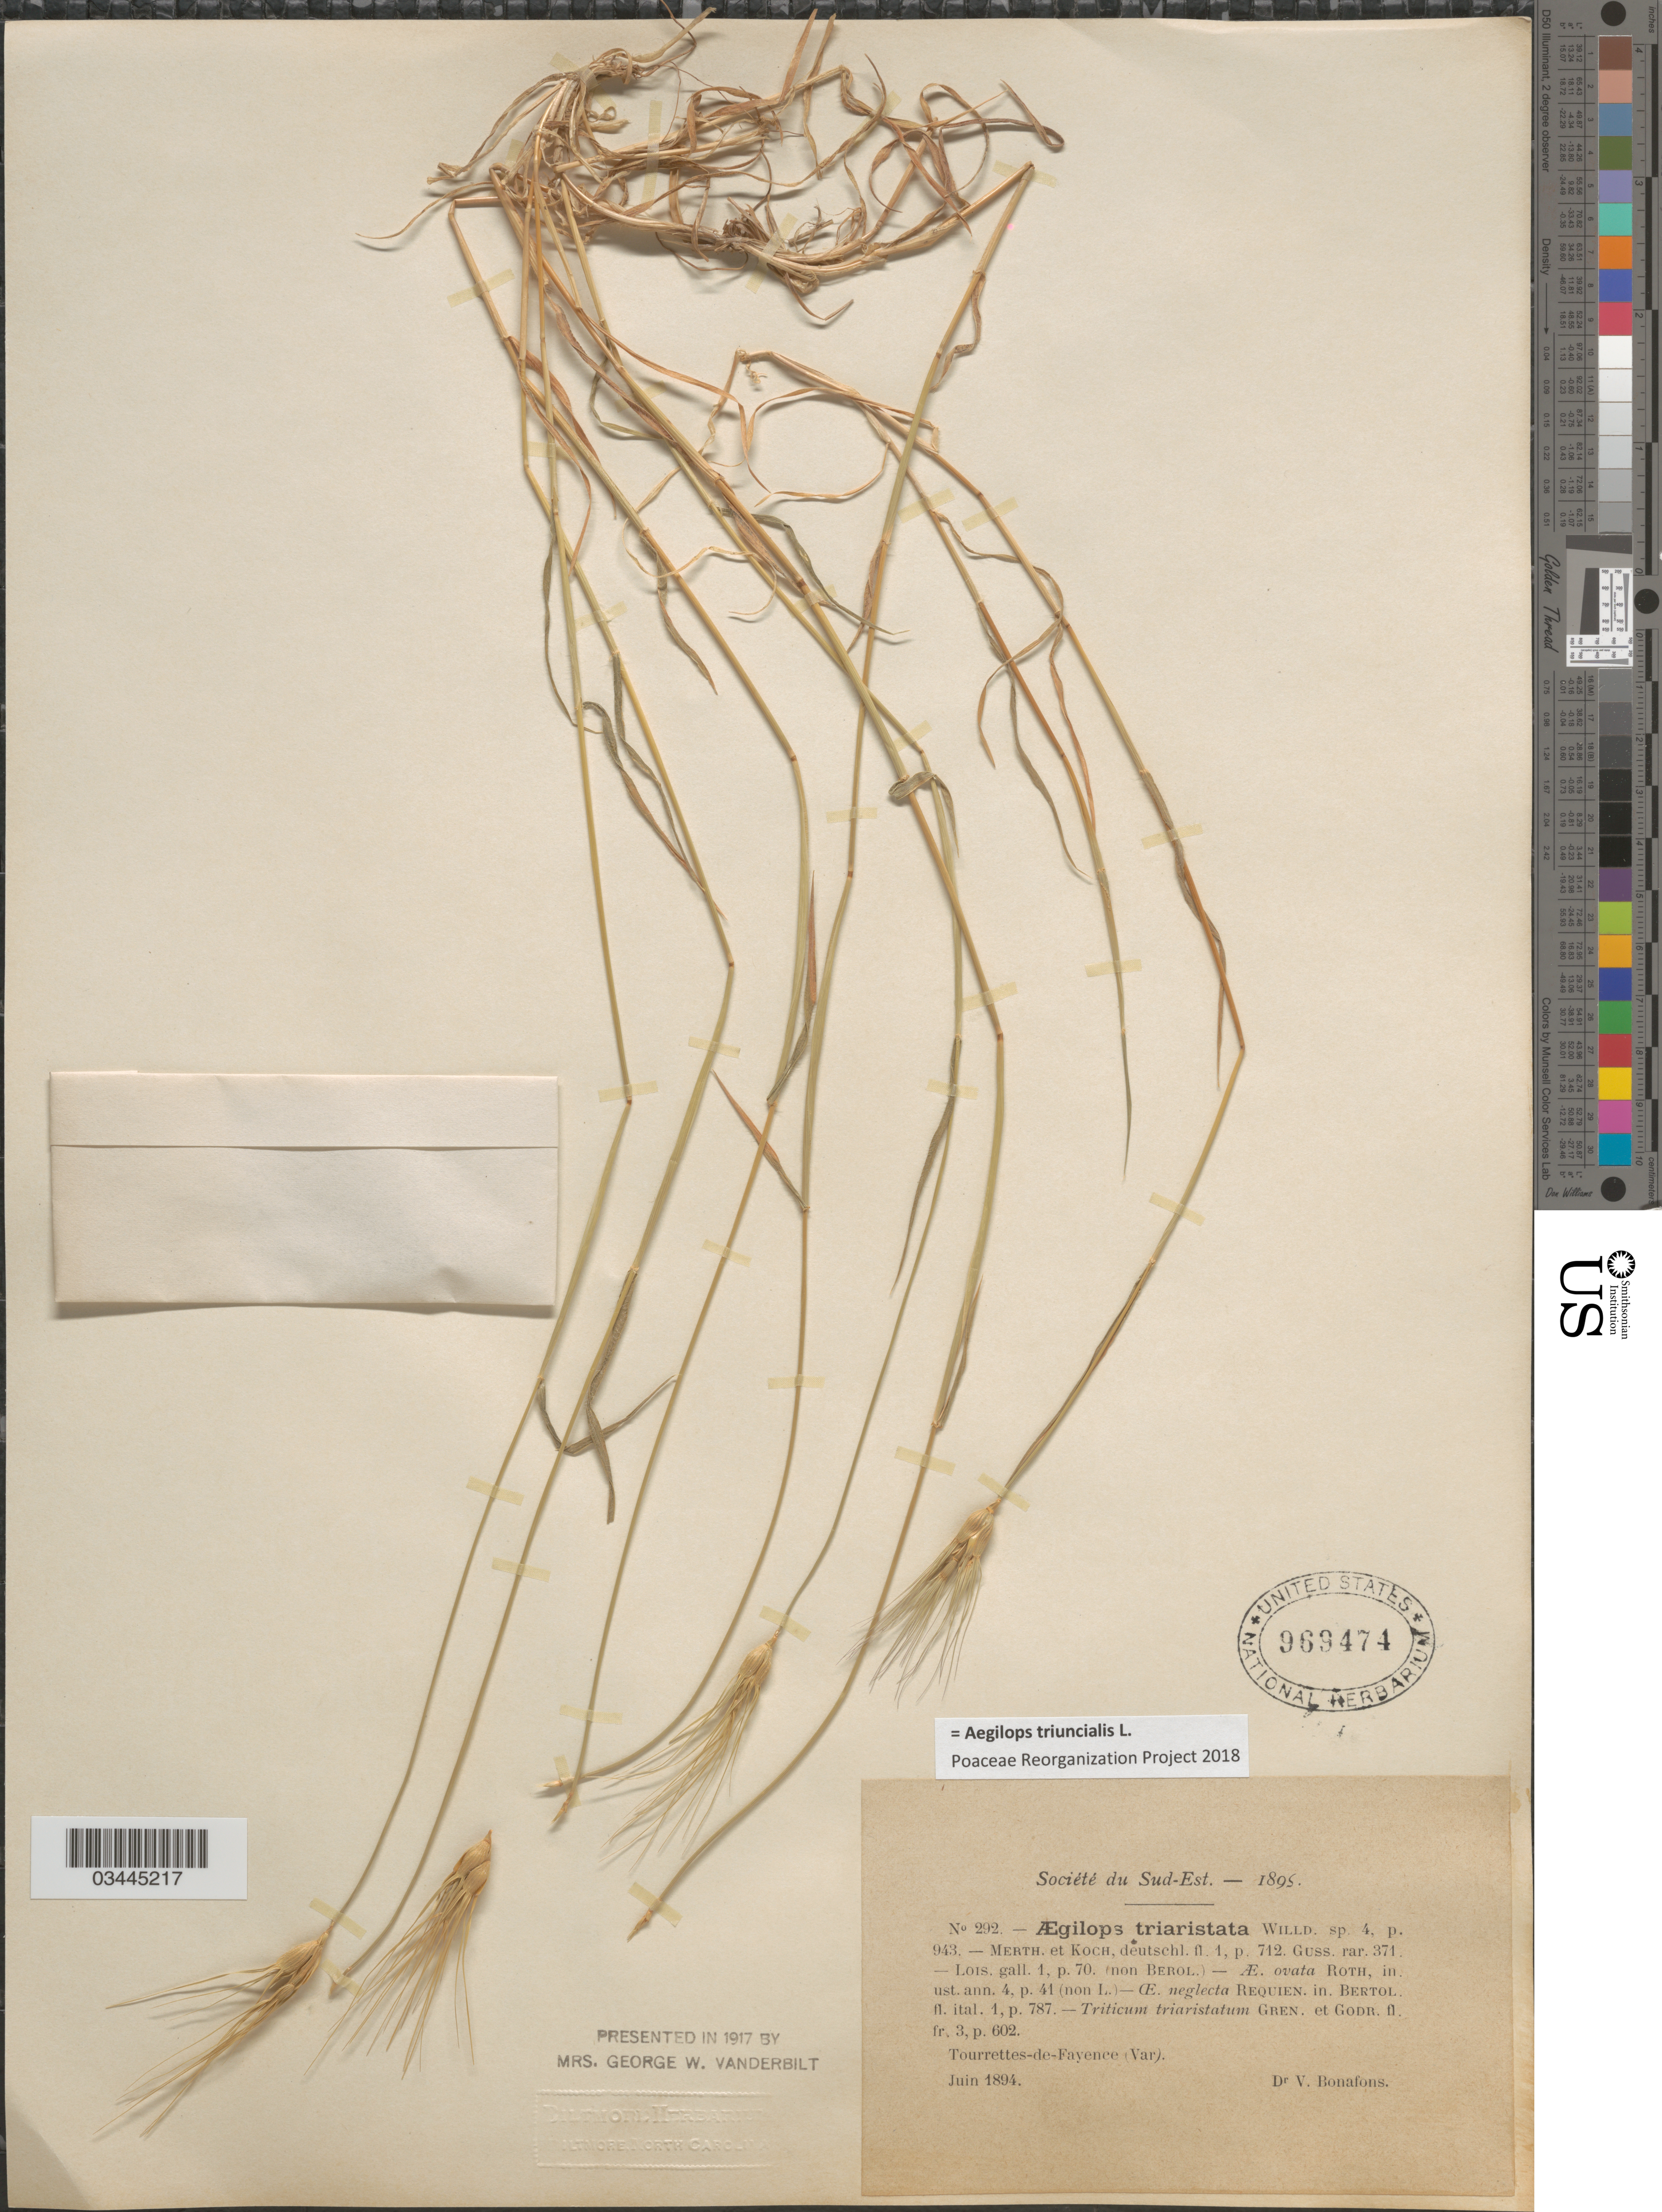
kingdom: Plantae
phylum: Tracheophyta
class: Liliopsida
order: Poales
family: Poaceae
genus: Aegilops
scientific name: Aegilops triuncialis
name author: L.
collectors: V. Bonafons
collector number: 292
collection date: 1894-06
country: France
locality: Société du Sud-Est. [unsure placement] Tourrettes-de-Fayence (Var.)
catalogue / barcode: US 969474